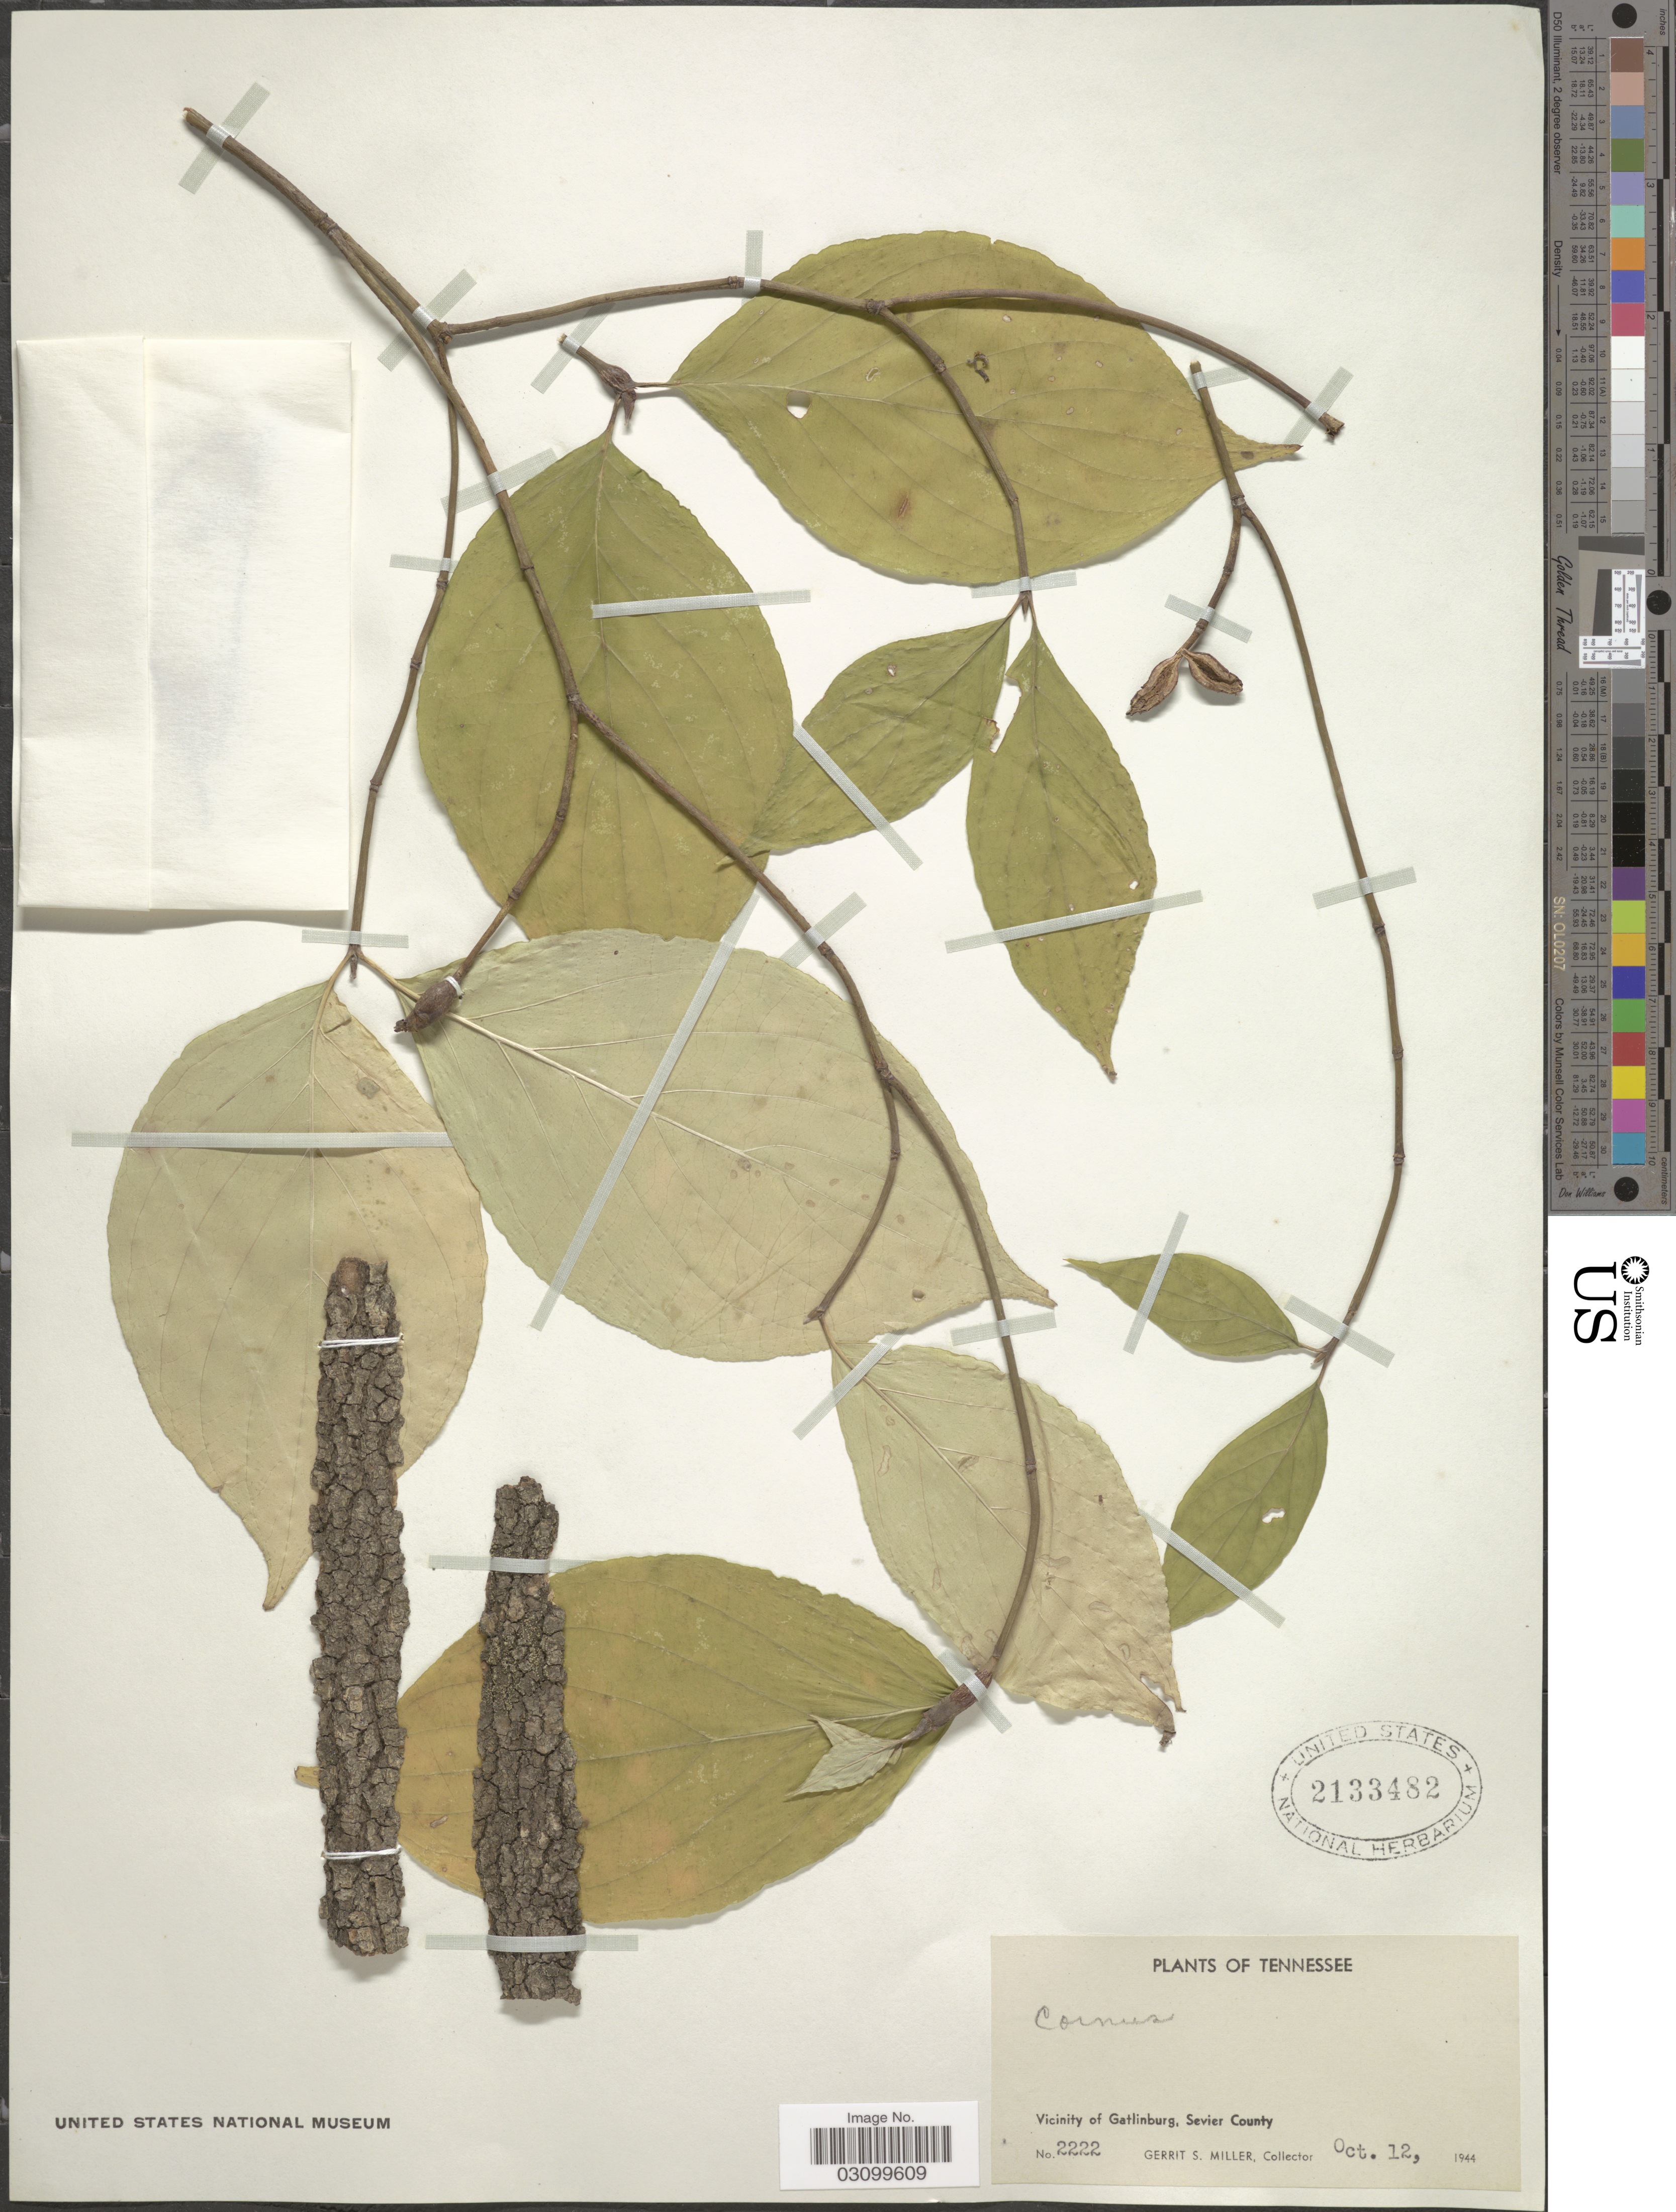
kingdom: Plantae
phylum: Tracheophyta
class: Magnoliopsida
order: Cornales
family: Cornaceae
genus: Cornus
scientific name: Cornus florida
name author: L.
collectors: G. S. Miller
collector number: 2222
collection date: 1944-10-12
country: United States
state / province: Tennessee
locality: Vicinity of Gatlinburg, Sevier County.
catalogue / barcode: US 2133482